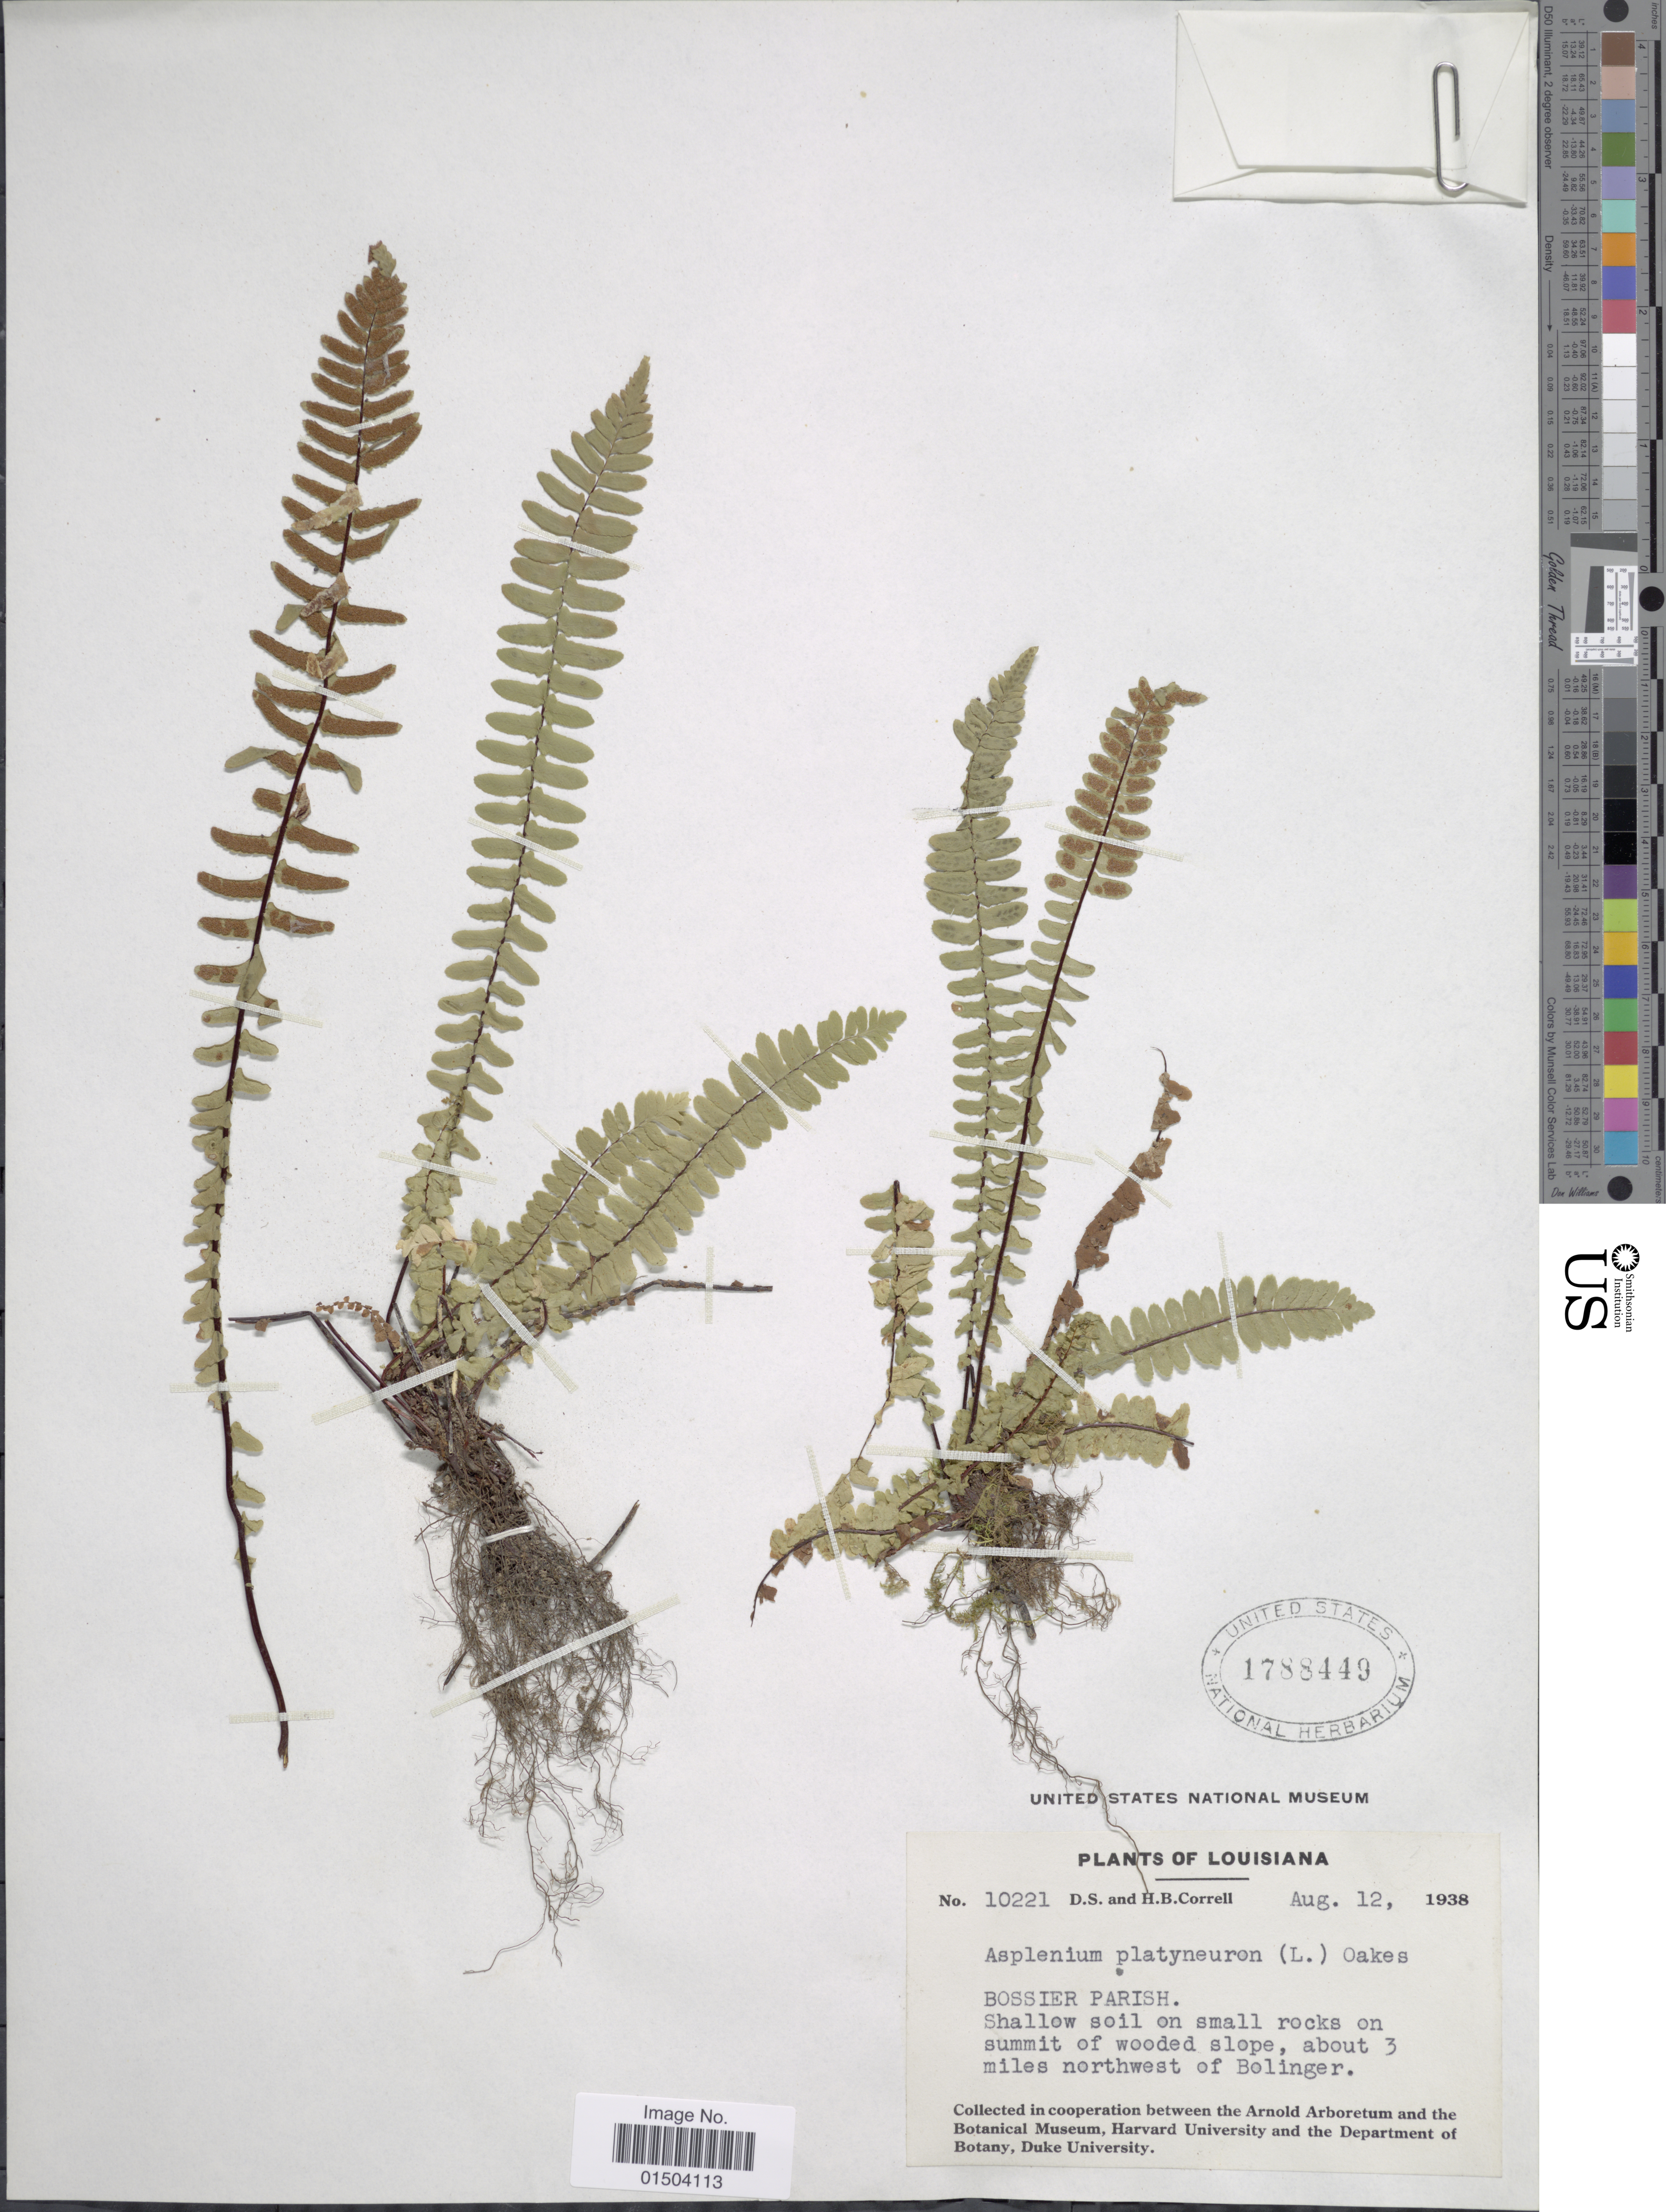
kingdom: Plantae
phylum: Tracheophyta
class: Polypodiopsida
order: Polypodiales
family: Aspleniaceae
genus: Asplenium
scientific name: Asplenium platyneuron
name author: (L.) Britton, Stearns & Poggenb.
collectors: D. S. Correll & H. Correll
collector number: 10221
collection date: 1938-08-12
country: United States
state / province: Louisiana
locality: Bossier Parish. Shallow soil on small rocks on summit of wooded slope, about 3 miles northwest of Bolinger.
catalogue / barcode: US 1788449